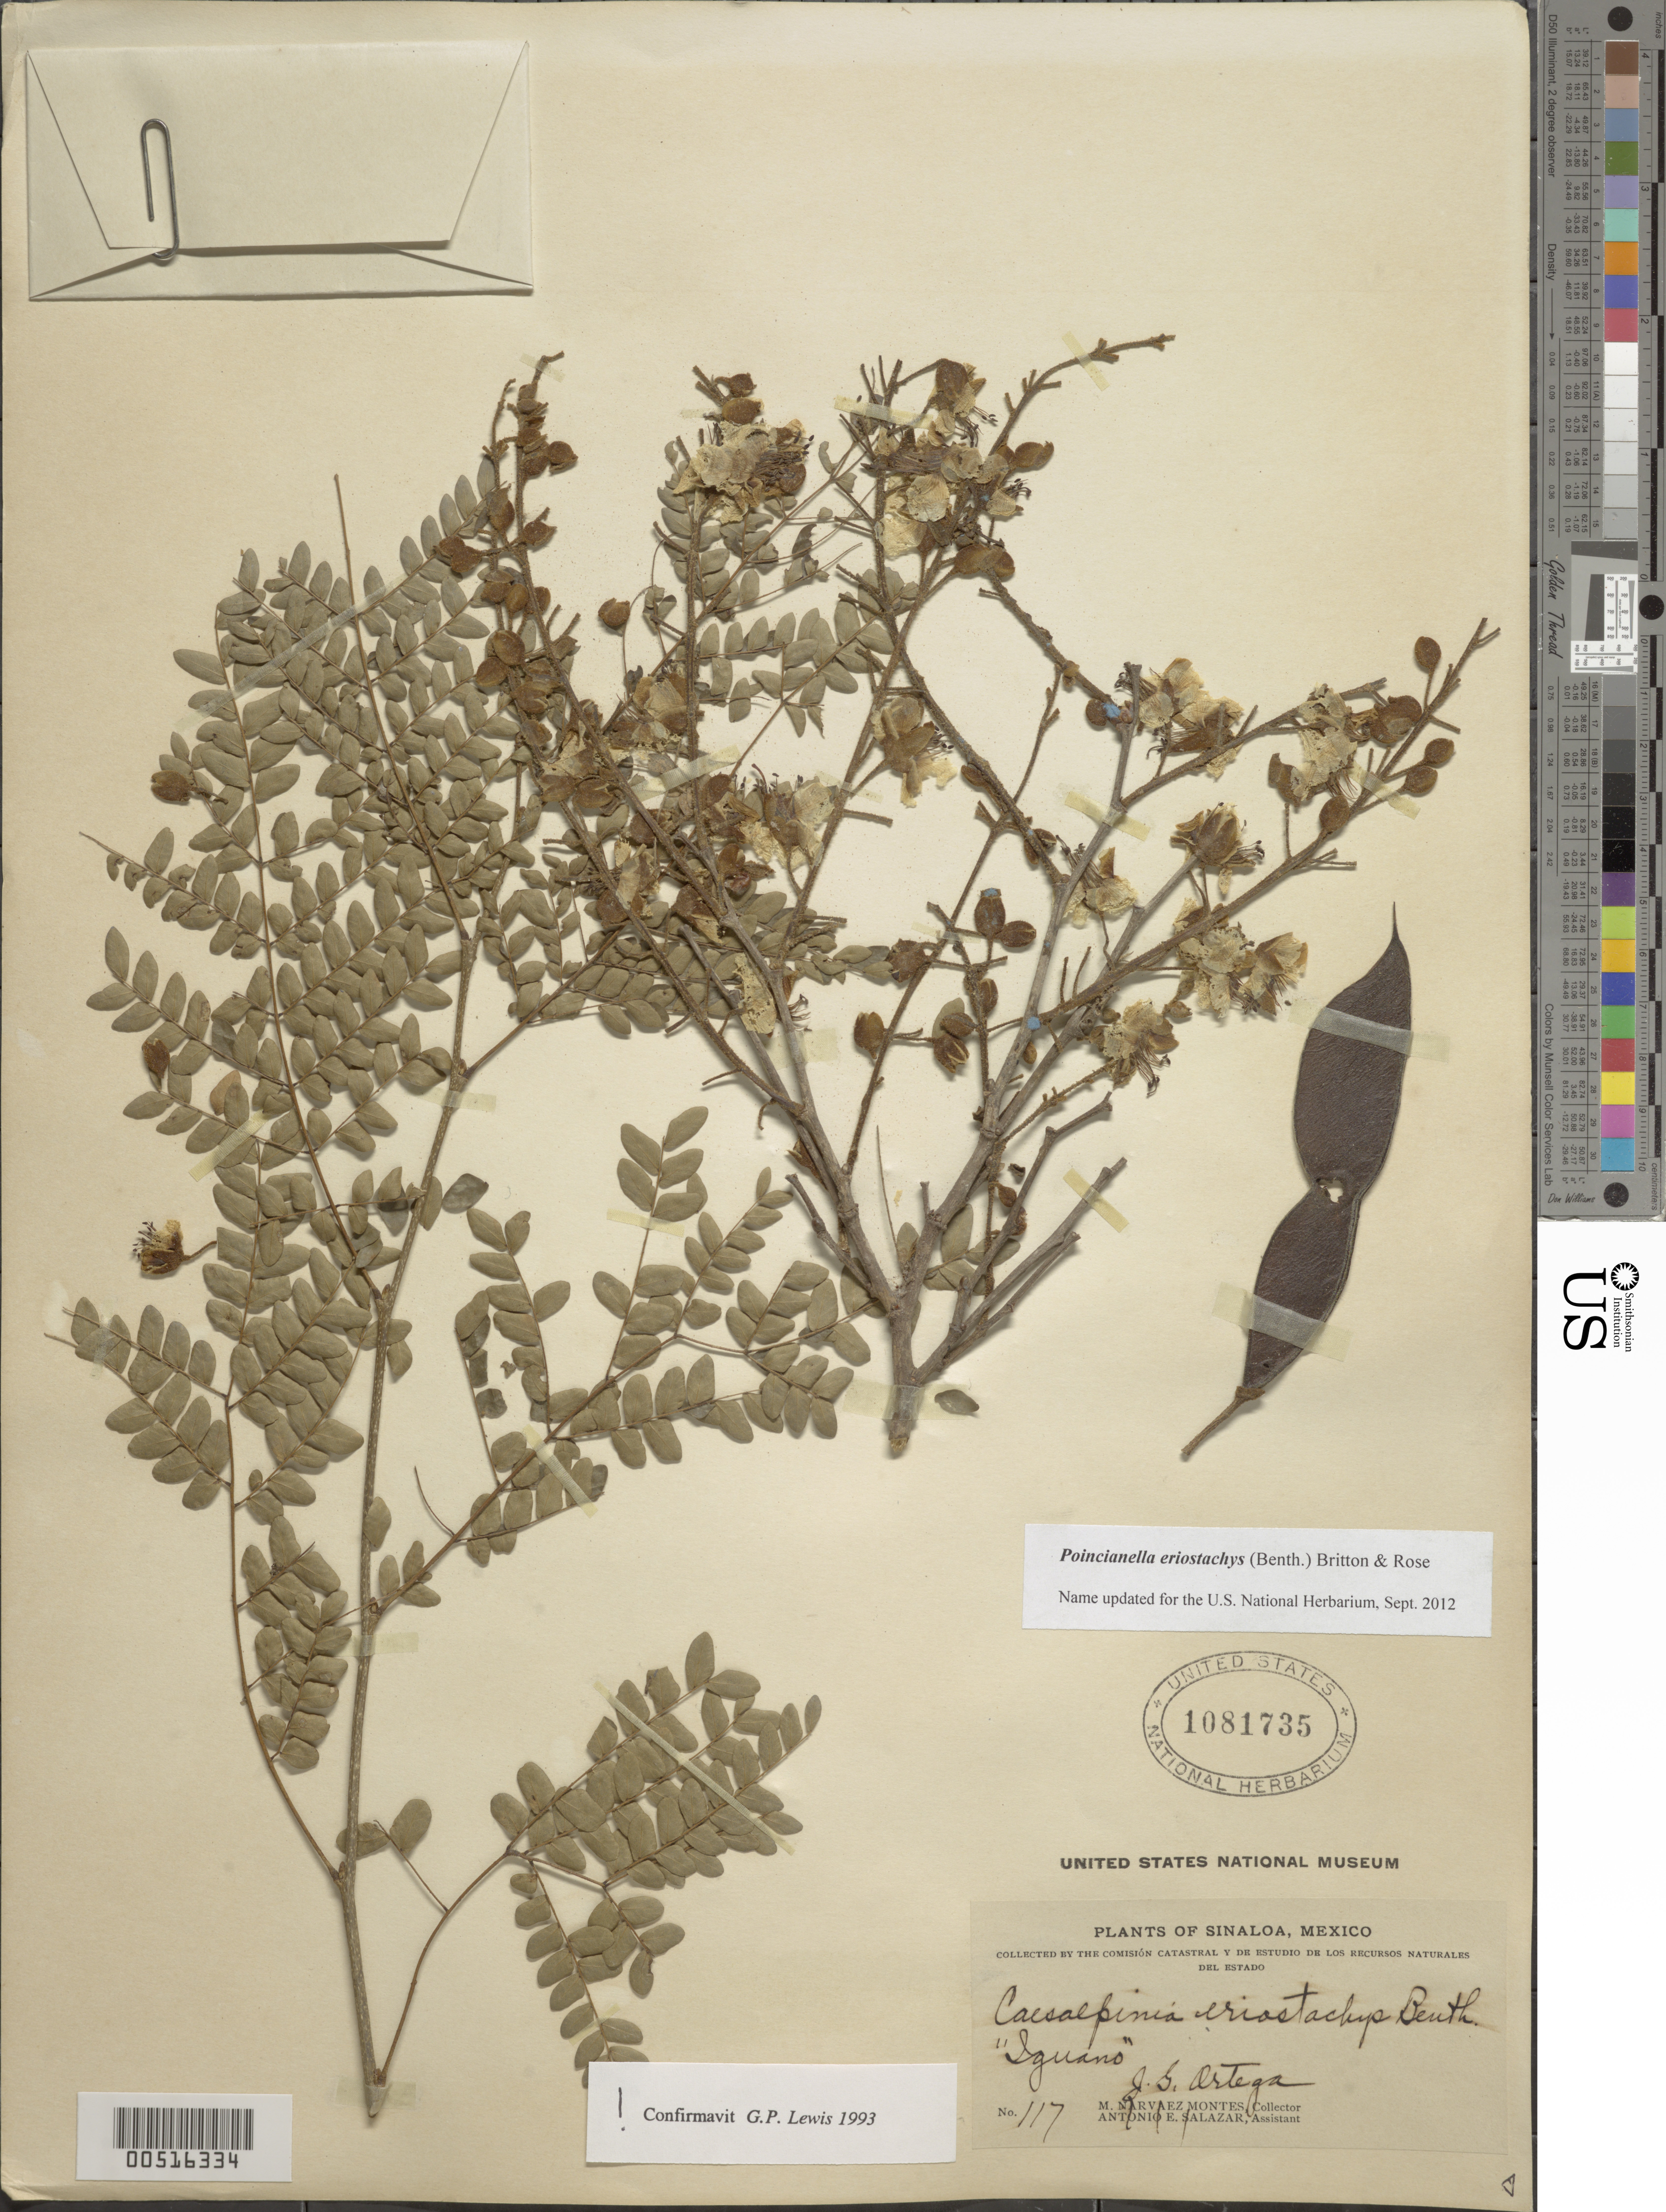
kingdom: Plantae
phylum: Tracheophyta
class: Magnoliopsida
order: Fabales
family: Fabaceae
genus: Cenostigma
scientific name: Cenostigma eriostachys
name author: (Benth.) Gagnon & G.P. Lewis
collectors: J. Ortega, A. E. Salazar & M. Montes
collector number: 117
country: Mexico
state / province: Sinaloa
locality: Iguano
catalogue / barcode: US 1081735